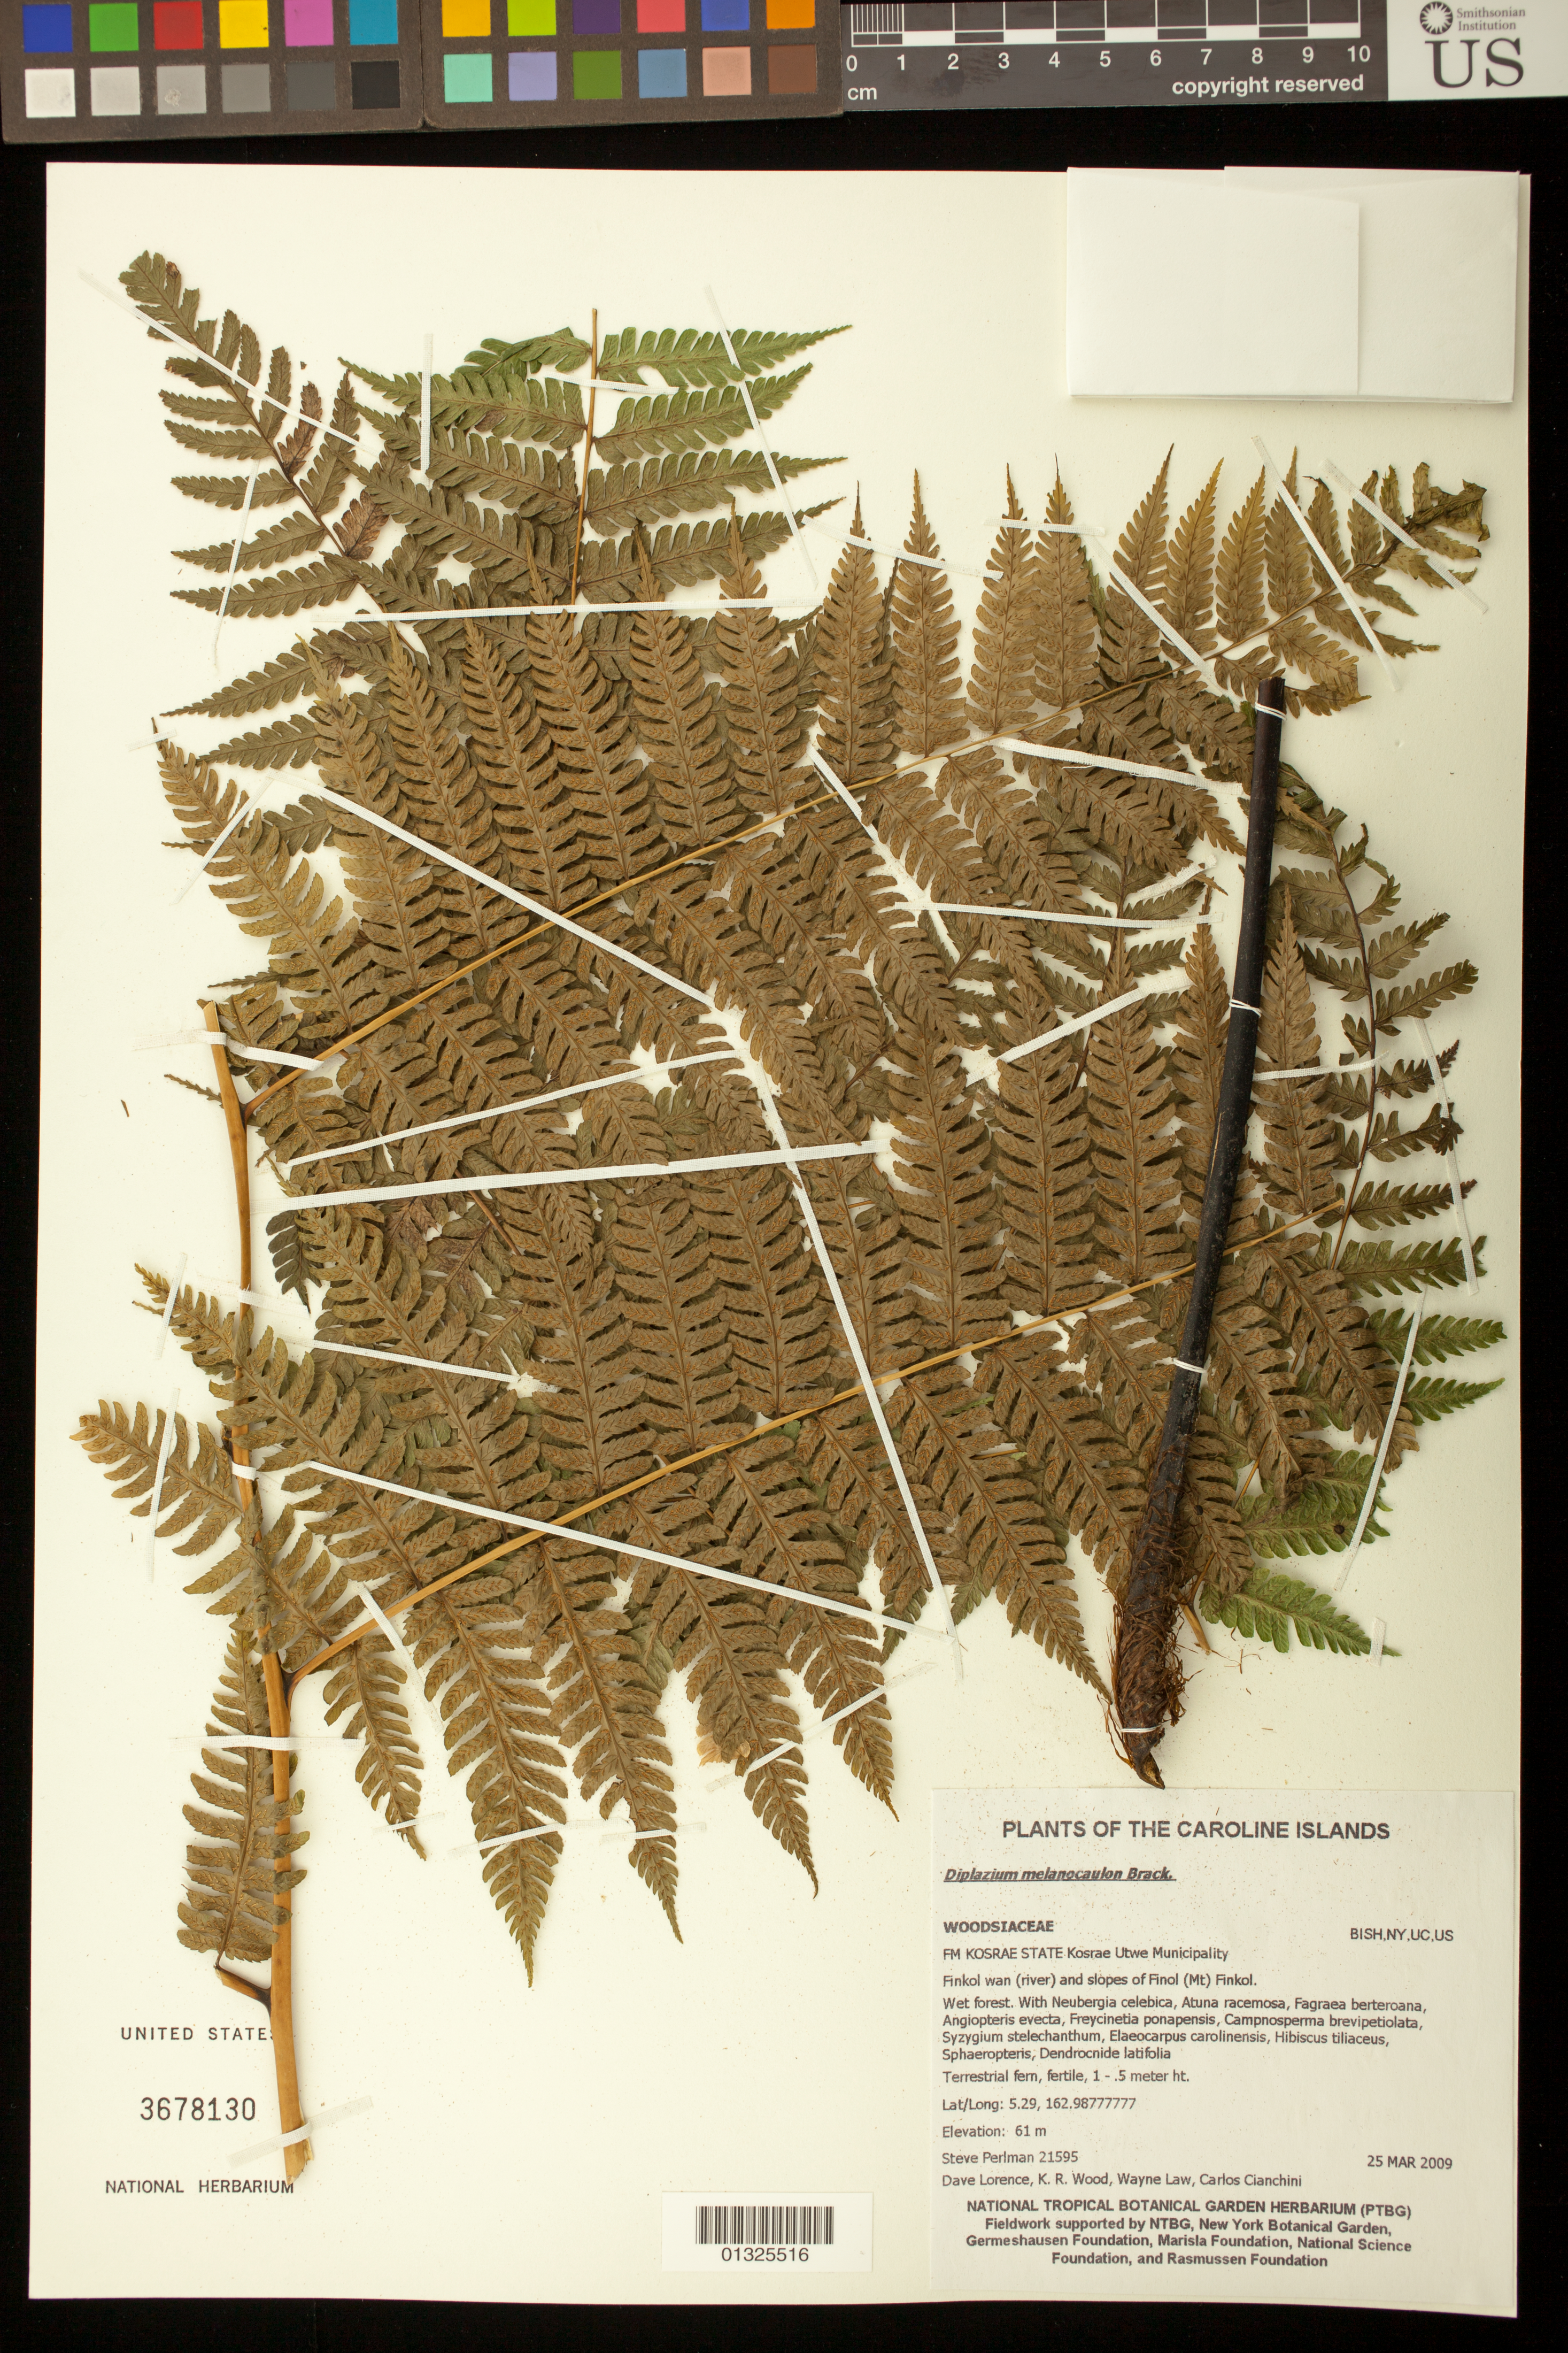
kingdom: Plantae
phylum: Tracheophyta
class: Polypodiopsida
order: Polypodiales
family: Athyriaceae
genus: Diplazium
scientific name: Diplazium melanocaulon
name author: Brack. in Wilkes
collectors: S. P. Perlman, D. Lorence, K. R. Wood, W. Law & C. Cianchini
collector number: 21595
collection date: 2009-03-25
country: Micronesia, Federated States of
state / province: Kosrae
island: Kosrae [Kusaie]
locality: Utwe Municipality, Finkol wan (river) and slopes of Finol (Mt) Finkol.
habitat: Wet forest.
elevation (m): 61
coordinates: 5.29, 162.98777777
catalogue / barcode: US 3678130